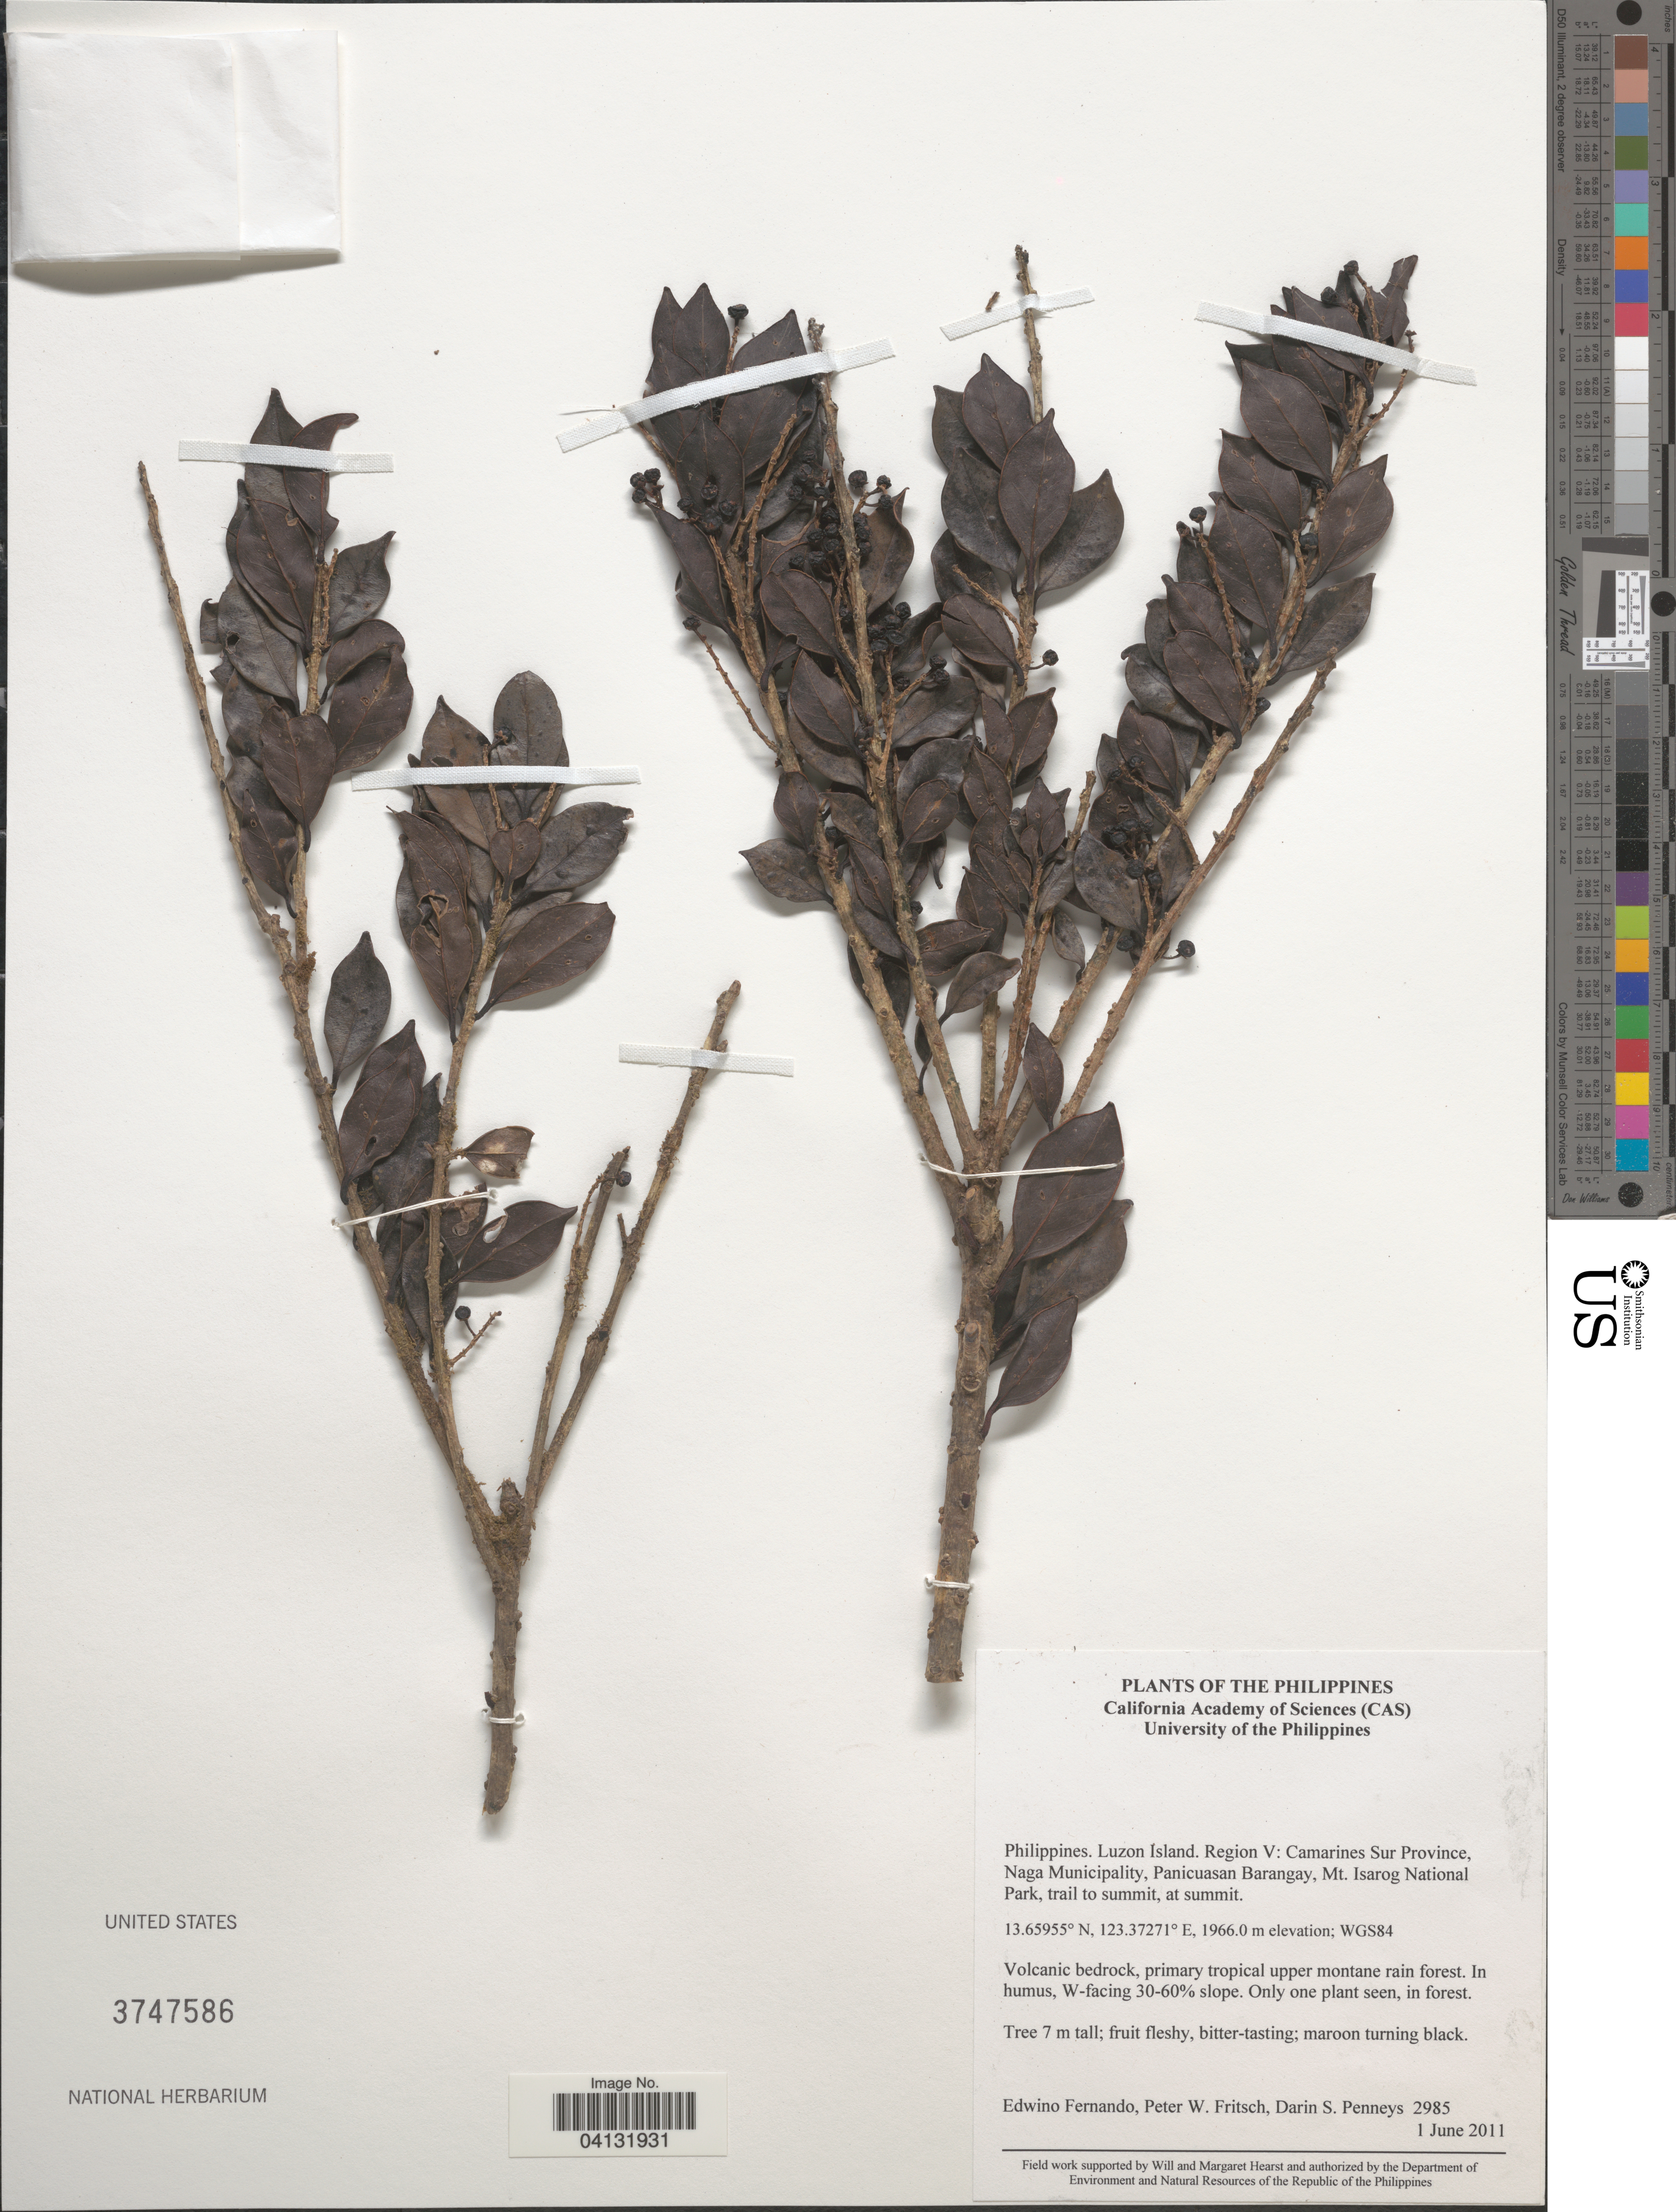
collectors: E. S. Fernando, P. W. Fritsch & D. S. Penneys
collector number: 2985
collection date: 2011-06-01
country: Philippines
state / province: Bicol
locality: Luzon Island. Region V: Camarines Sur Province, Naga Municipality, Panicuasan Barangay, Mt. Isarog National Park, trail to summit, at summit. WGS84. W-facing 30-60% slope.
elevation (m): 1966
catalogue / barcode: US 3747586